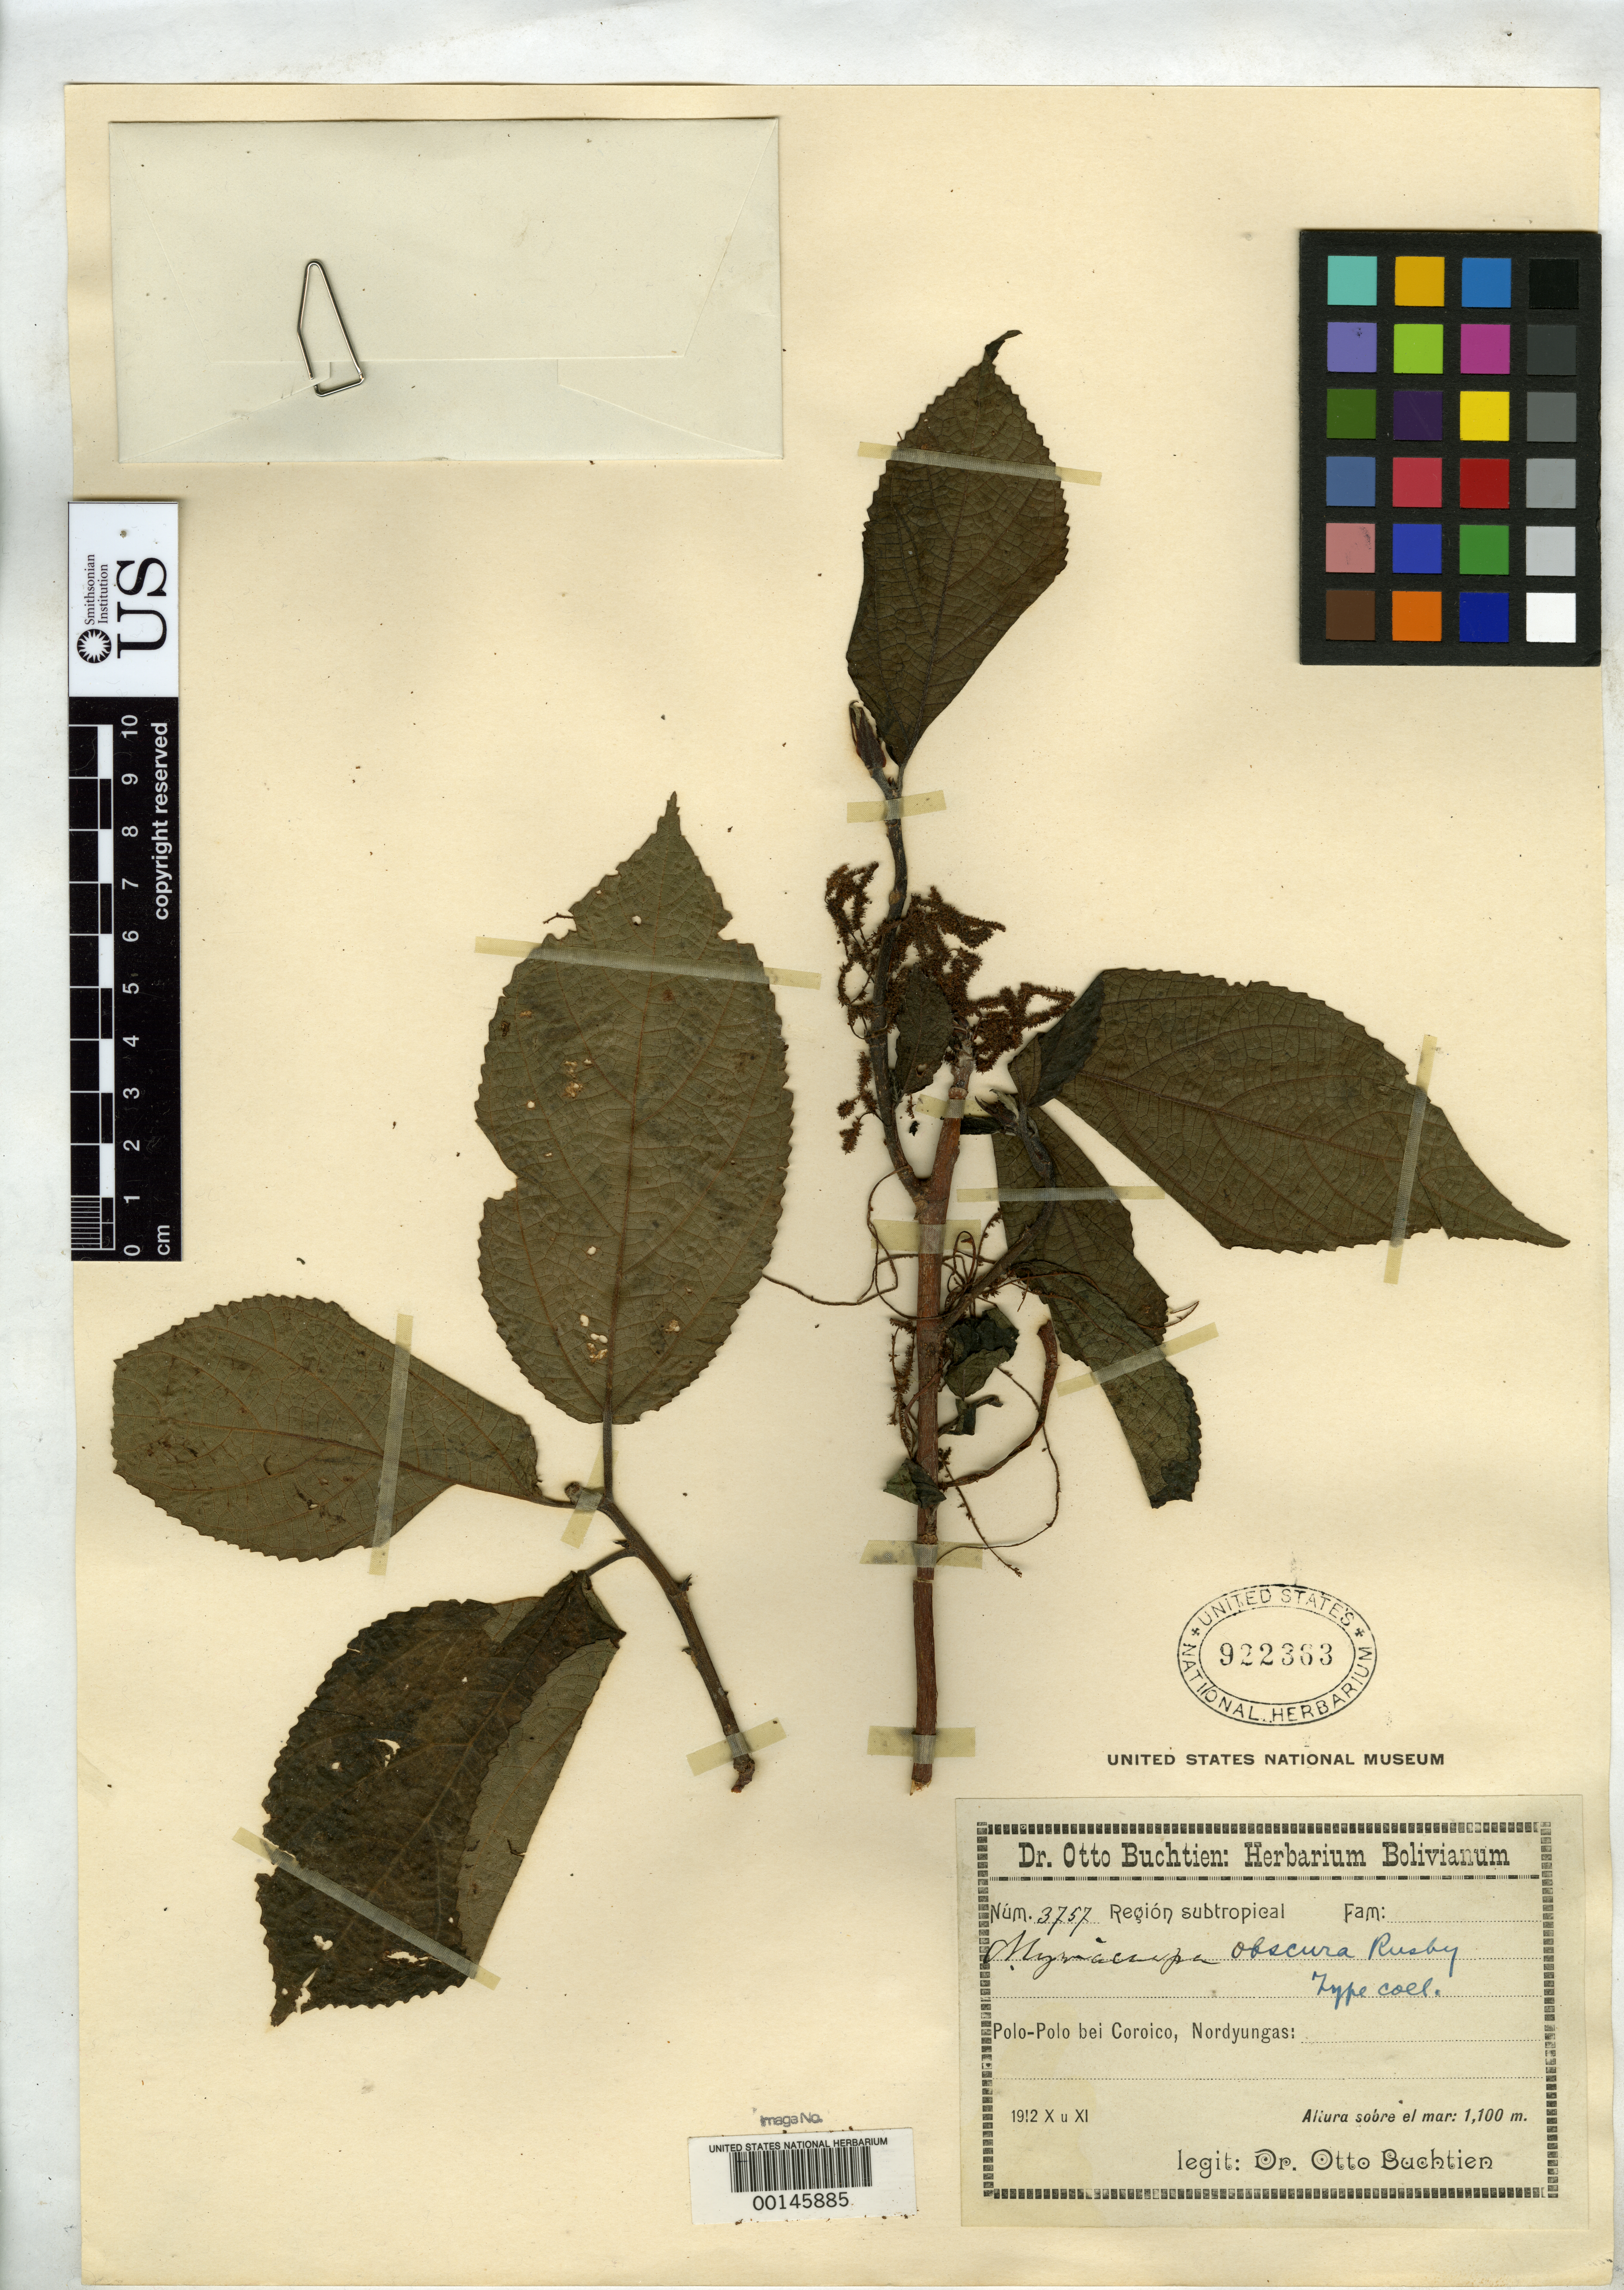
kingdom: Plantae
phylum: Tracheophyta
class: Magnoliopsida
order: Rosales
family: Urticaceae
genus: Myriocarpa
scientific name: Myriocarpa obscura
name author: Rusby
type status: Isotype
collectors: O. Buchtien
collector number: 3757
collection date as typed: Nov 1912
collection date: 1912-11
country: Bolivia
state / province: La Paz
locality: Near Coroico, Polo-Polo.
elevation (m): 1100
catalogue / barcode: US 922363